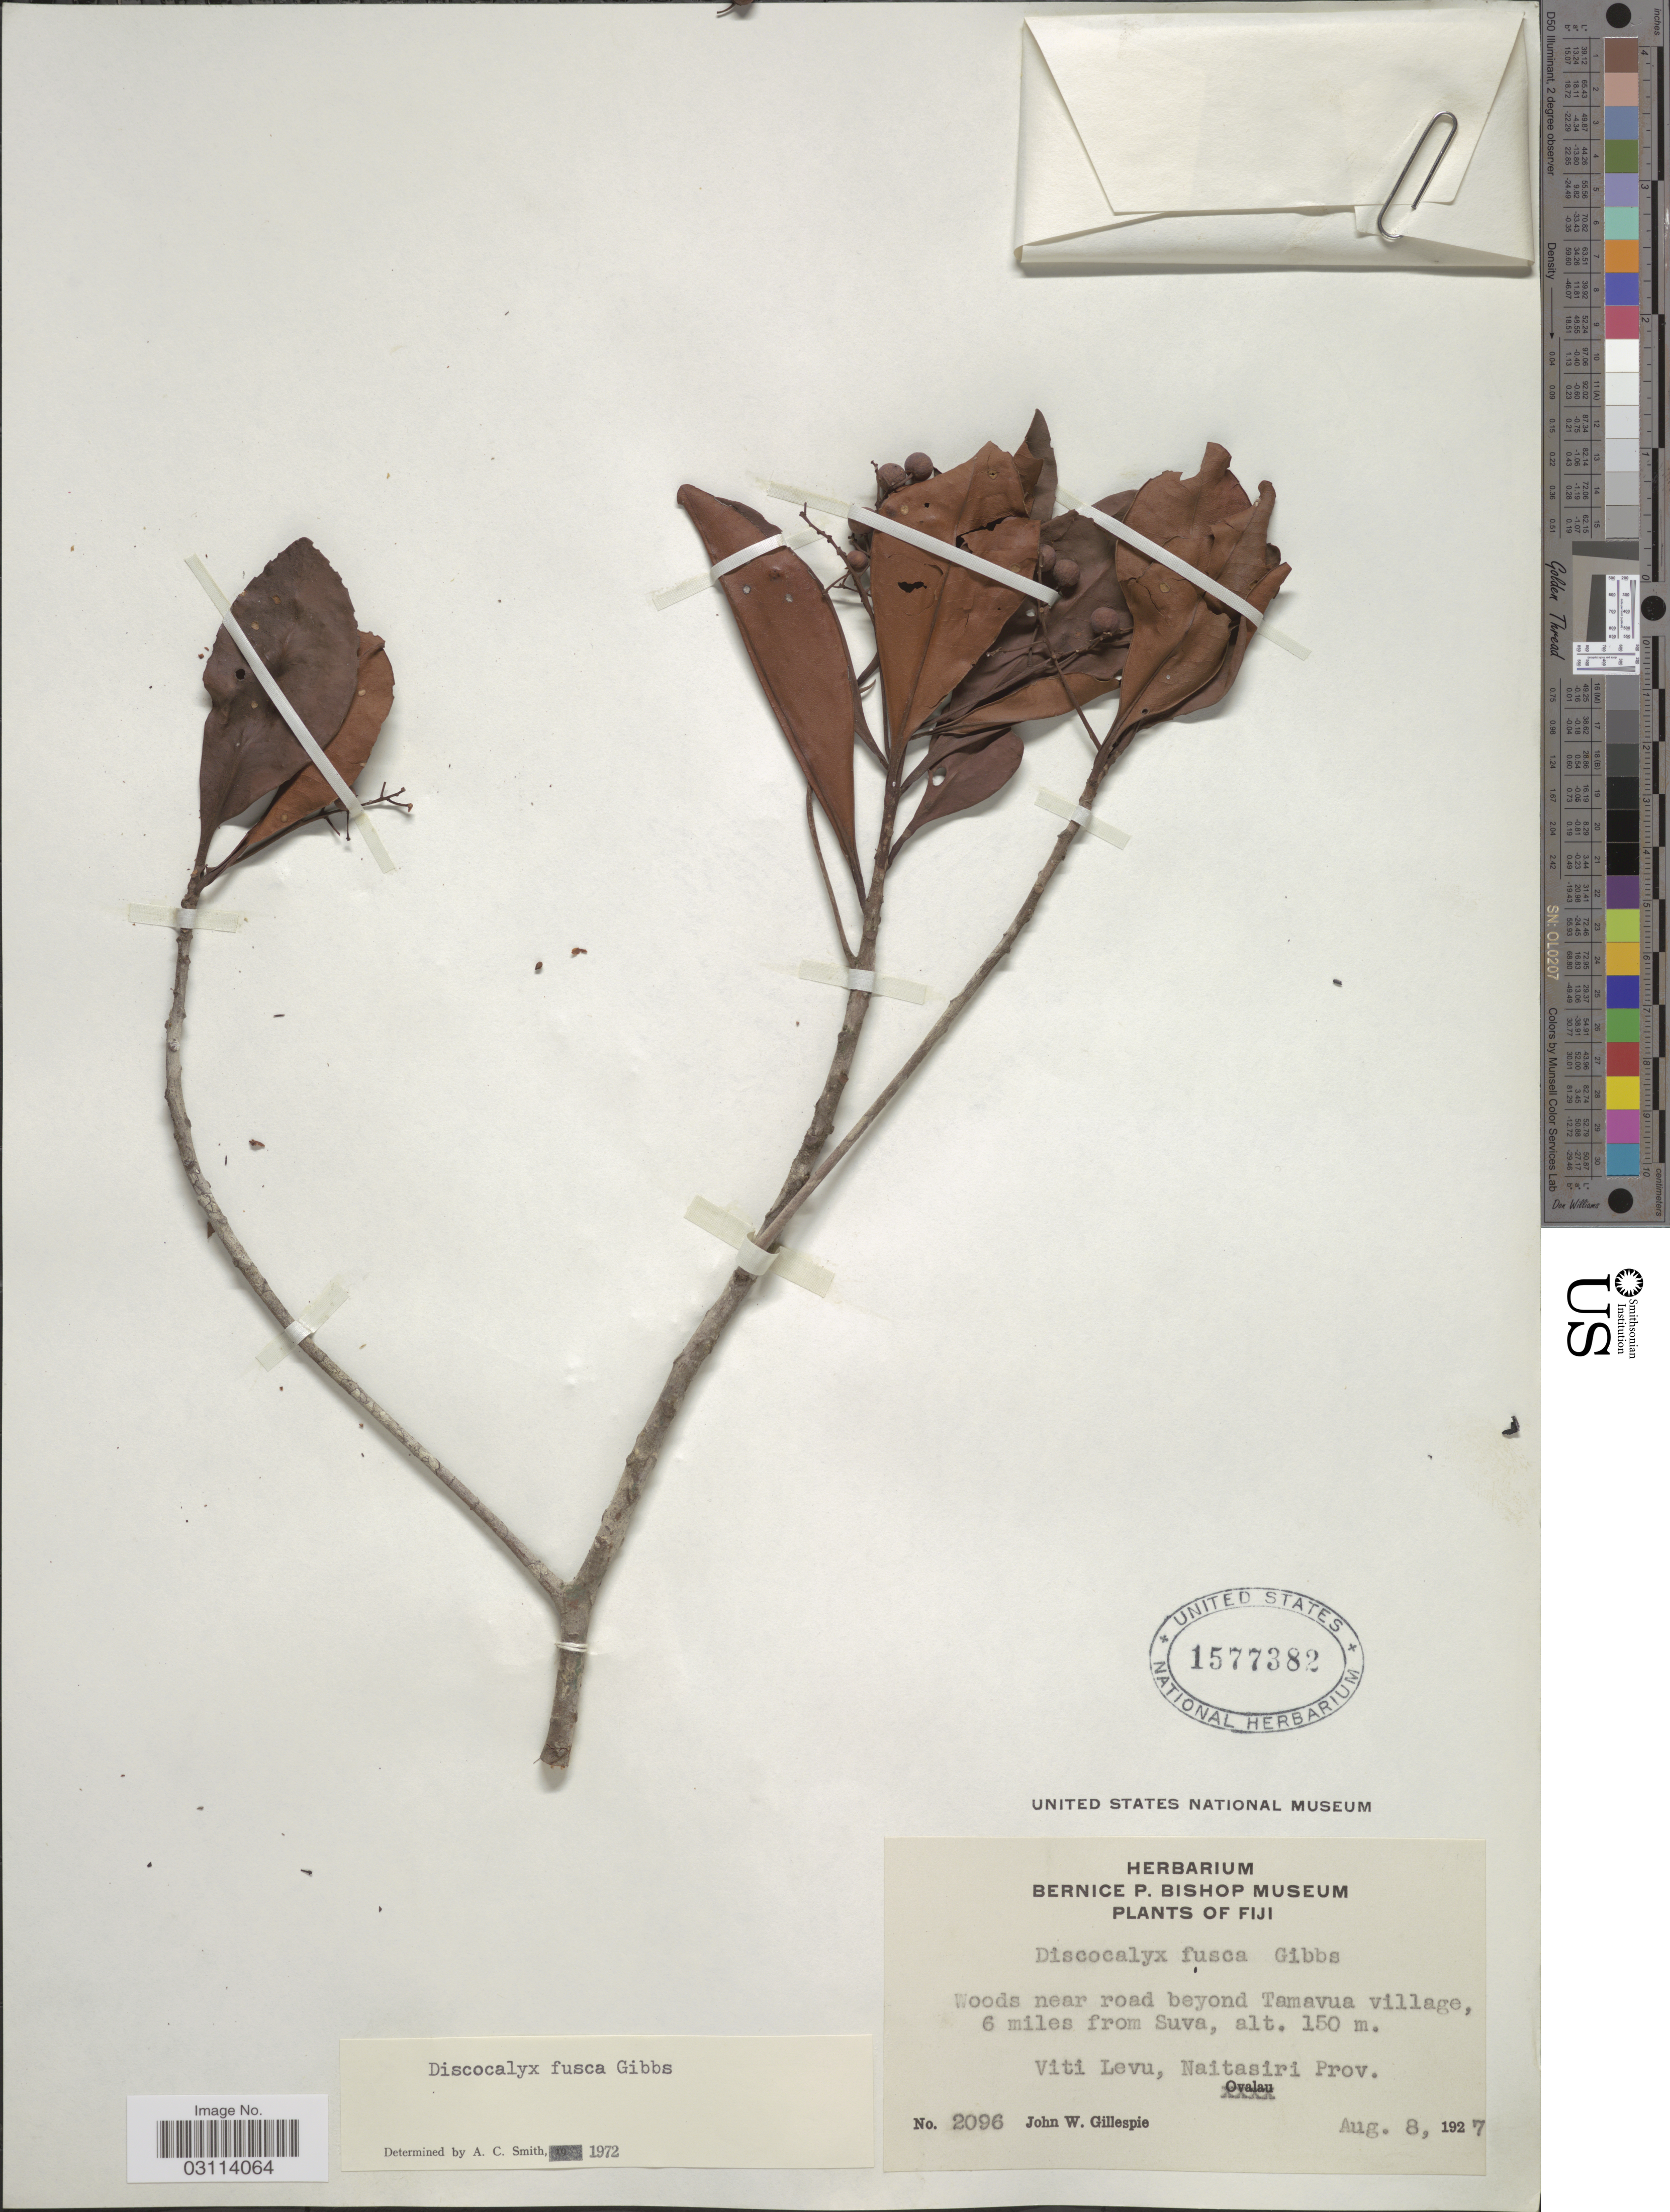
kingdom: Plantae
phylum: Tracheophyta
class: Magnoliopsida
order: Ericales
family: Primulaceae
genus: Discocalyx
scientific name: Discocalyx fusca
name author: Gibbs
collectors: J. W. Gillespie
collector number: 2096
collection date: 1927-08-08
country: Fiji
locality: Woods near road beyond Tamavua village, 6 miles from Suva. Viti Levu, Naitasiri Prov.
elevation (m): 150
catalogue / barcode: US 1577382